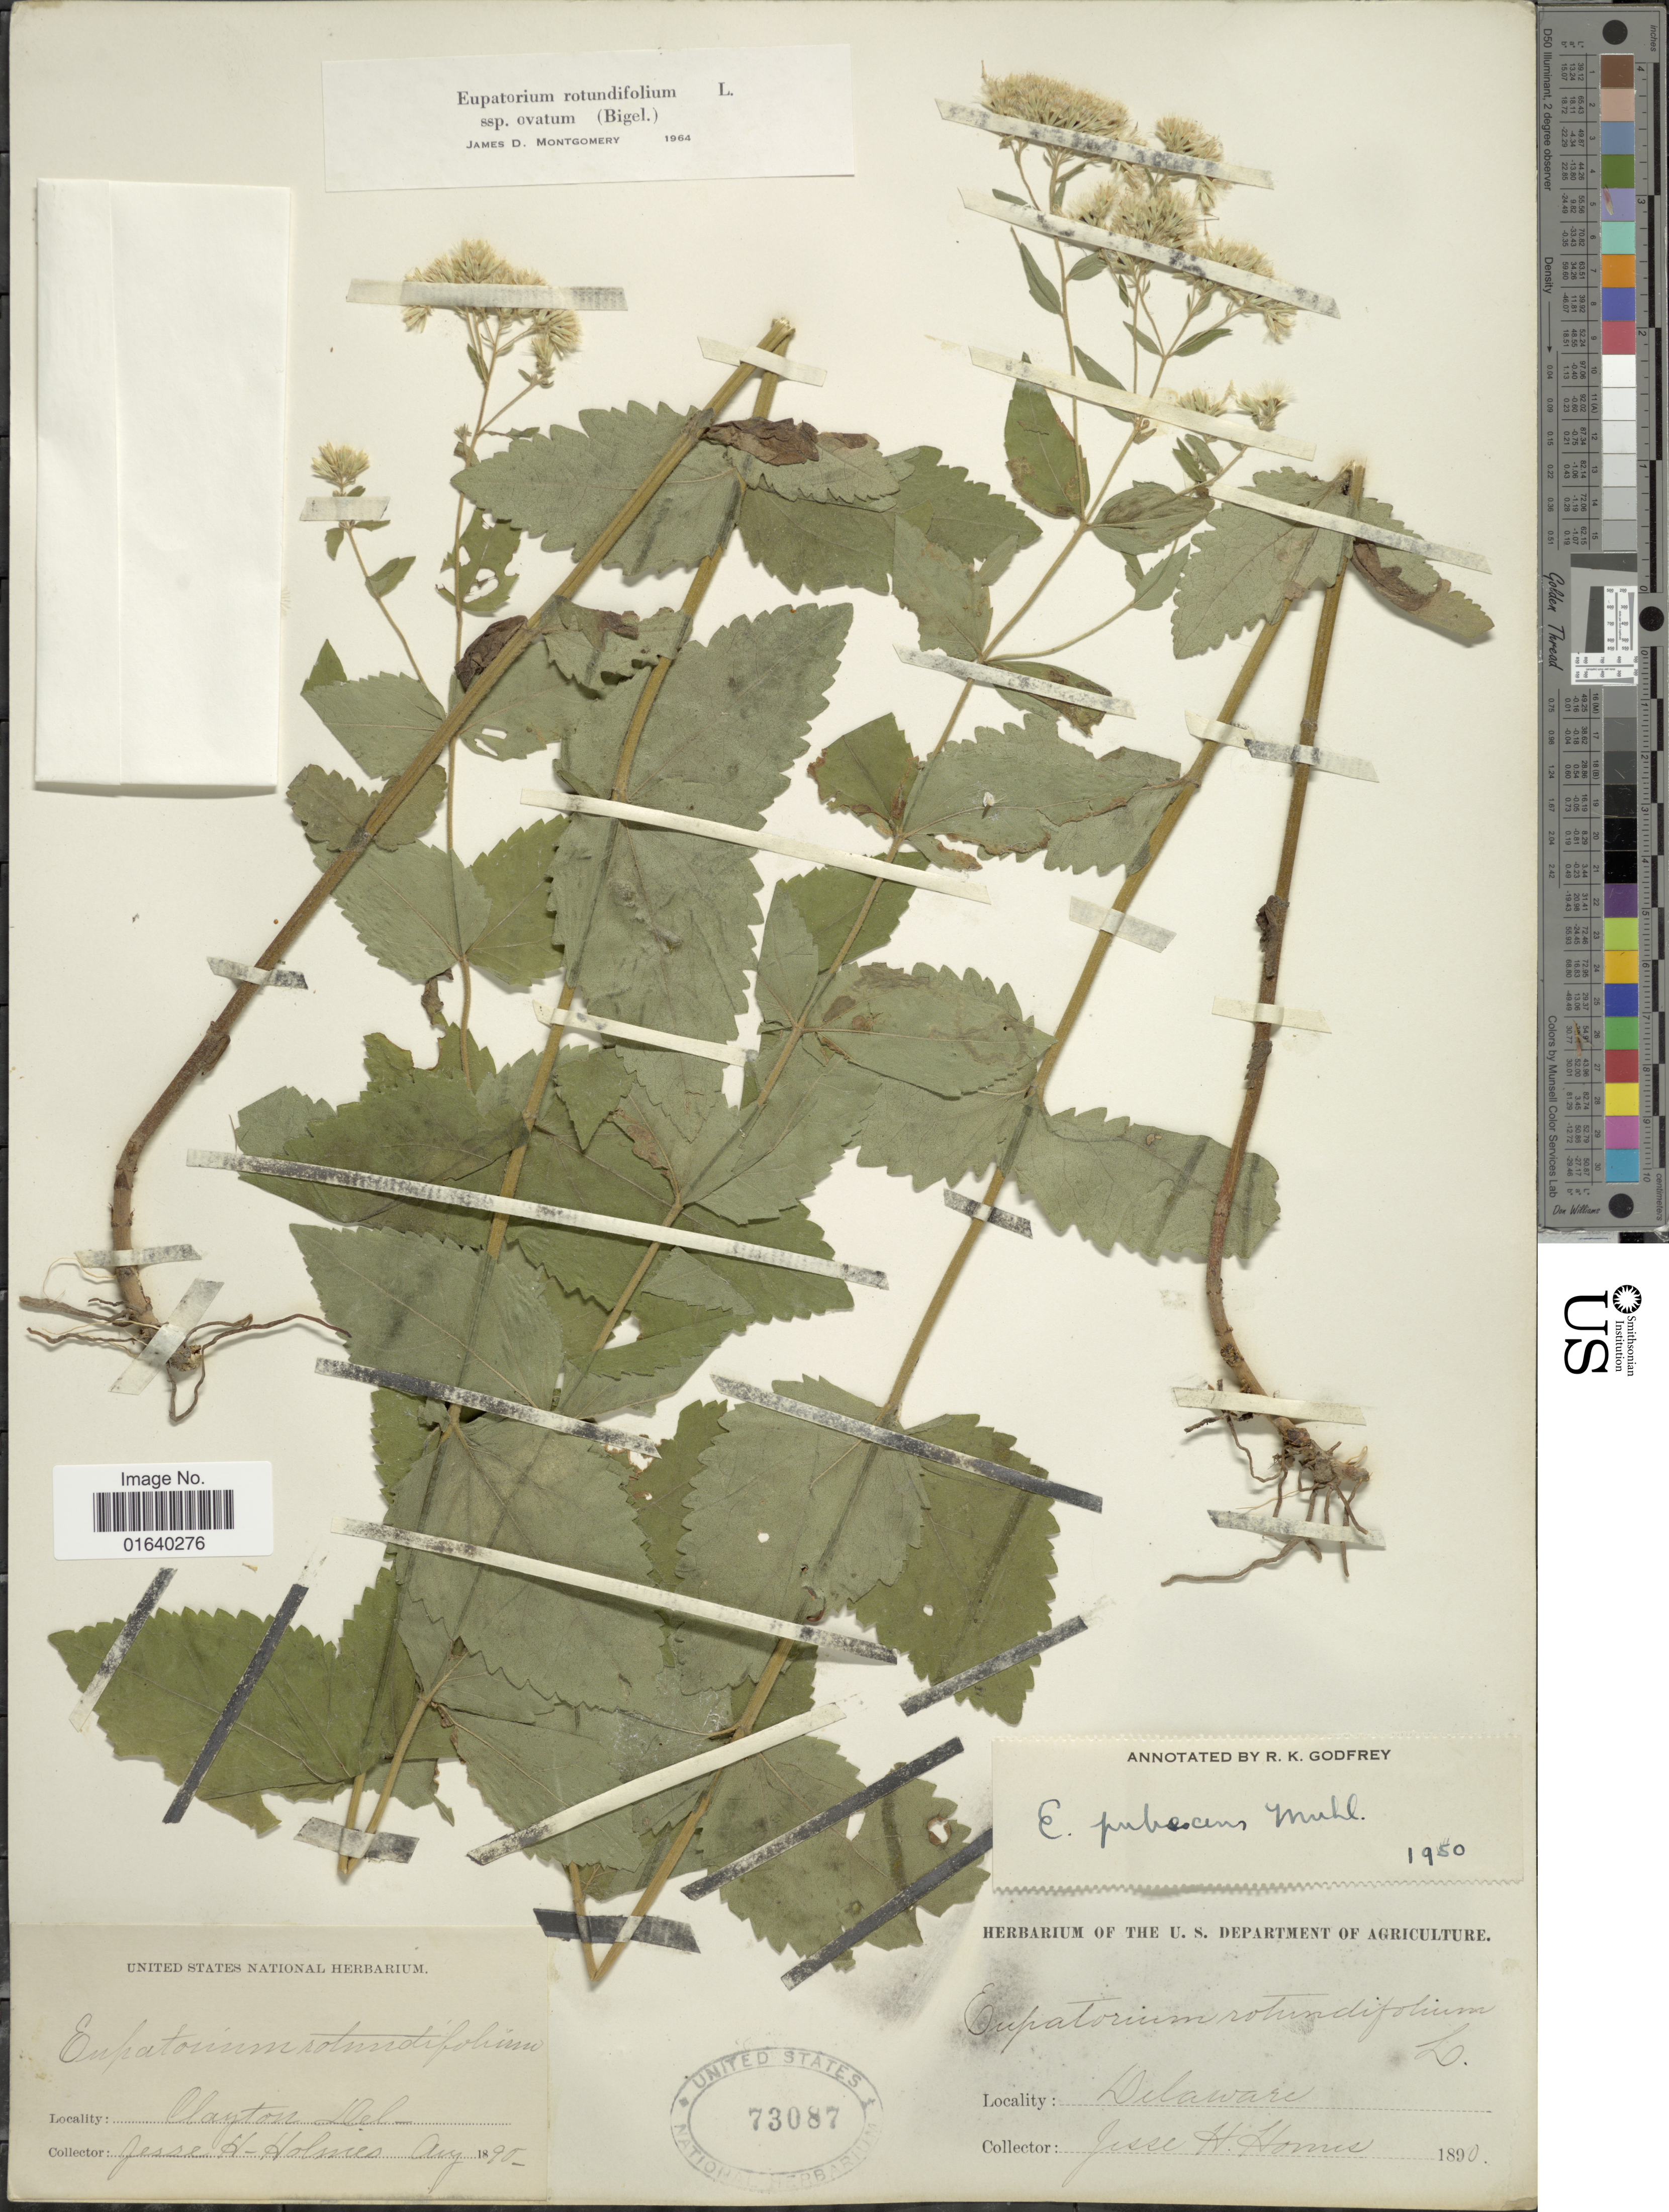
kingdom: Plantae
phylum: Tracheophyta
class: Magnoliopsida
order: Asterales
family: Asteraceae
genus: Eupatorium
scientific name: Eupatorium rotundifolium var. ovatum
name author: (Bigelow) J.D. Montgom. & Fairbrothers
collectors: J. Holmes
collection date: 1890-07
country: United States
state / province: Delaware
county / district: Kent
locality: Clayton Del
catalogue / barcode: US 73087